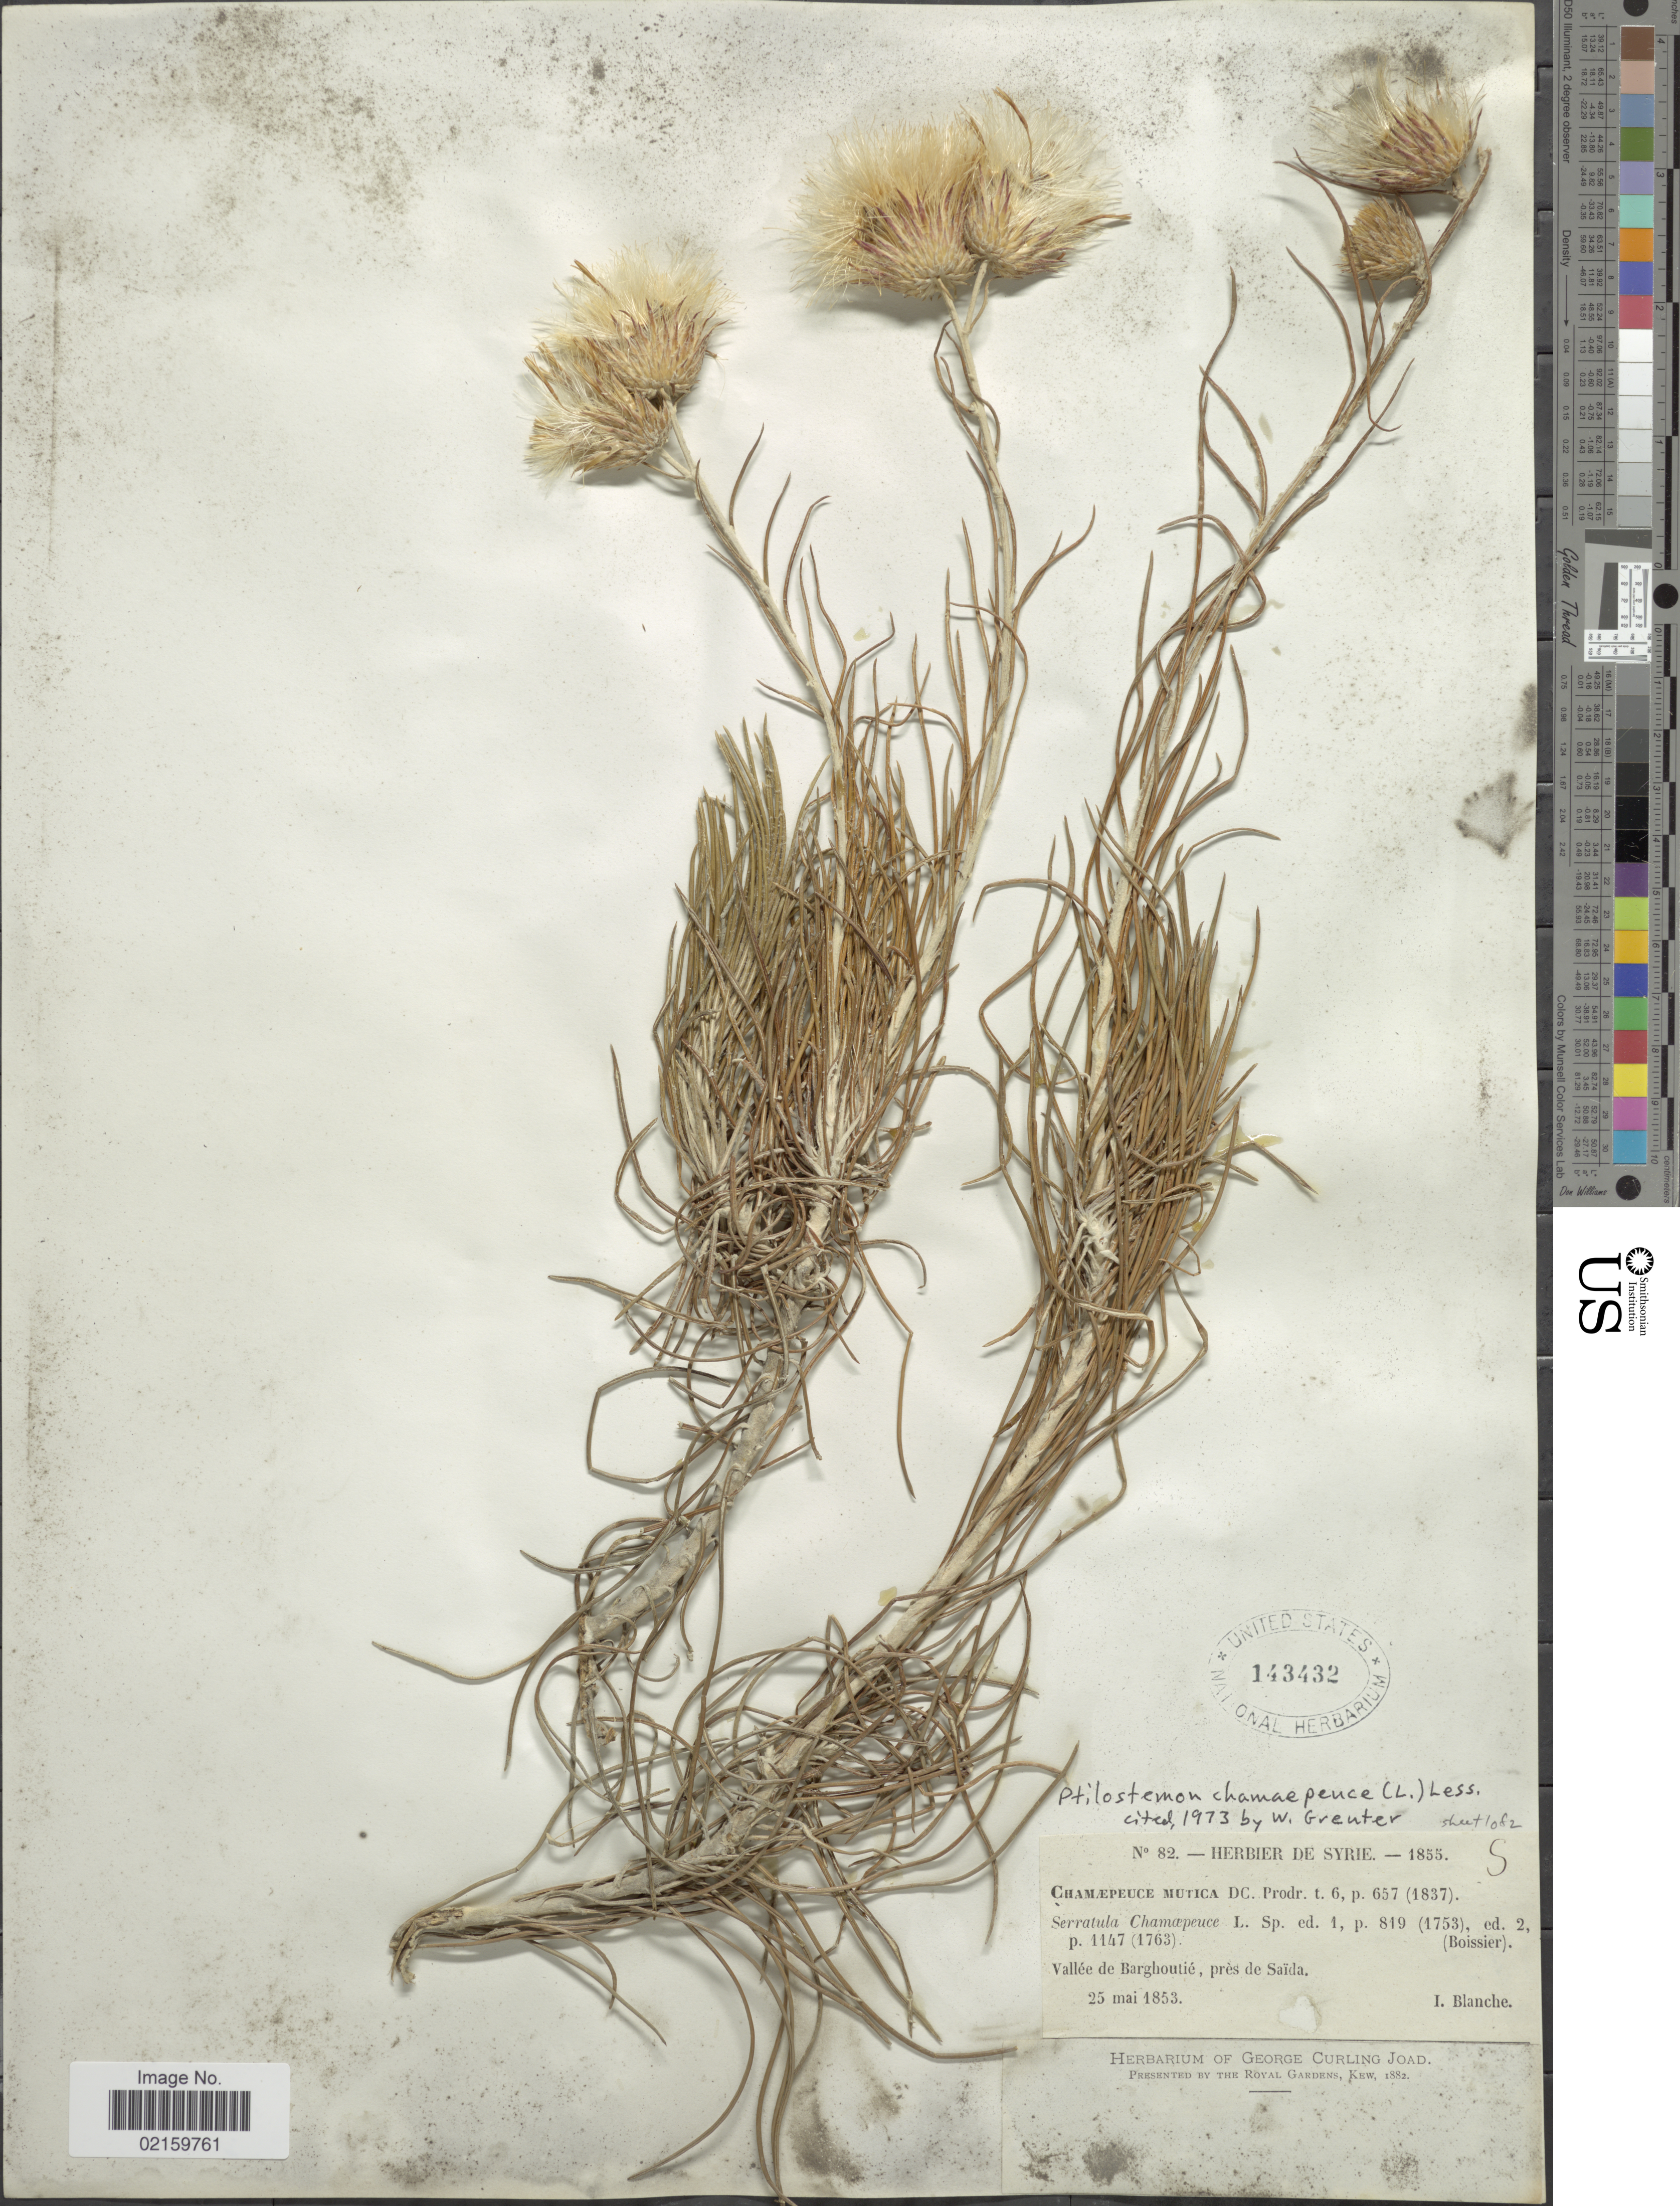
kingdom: Plantae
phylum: Tracheophyta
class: Magnoliopsida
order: Asterales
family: Asteraceae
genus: Ptilostemon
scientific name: Ptilostemon chamaepeuce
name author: (L.) Less.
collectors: I. Blanche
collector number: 82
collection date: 1853-05-25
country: Syria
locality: Vallee de Barghoutie, pres de Saida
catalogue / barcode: US 143432